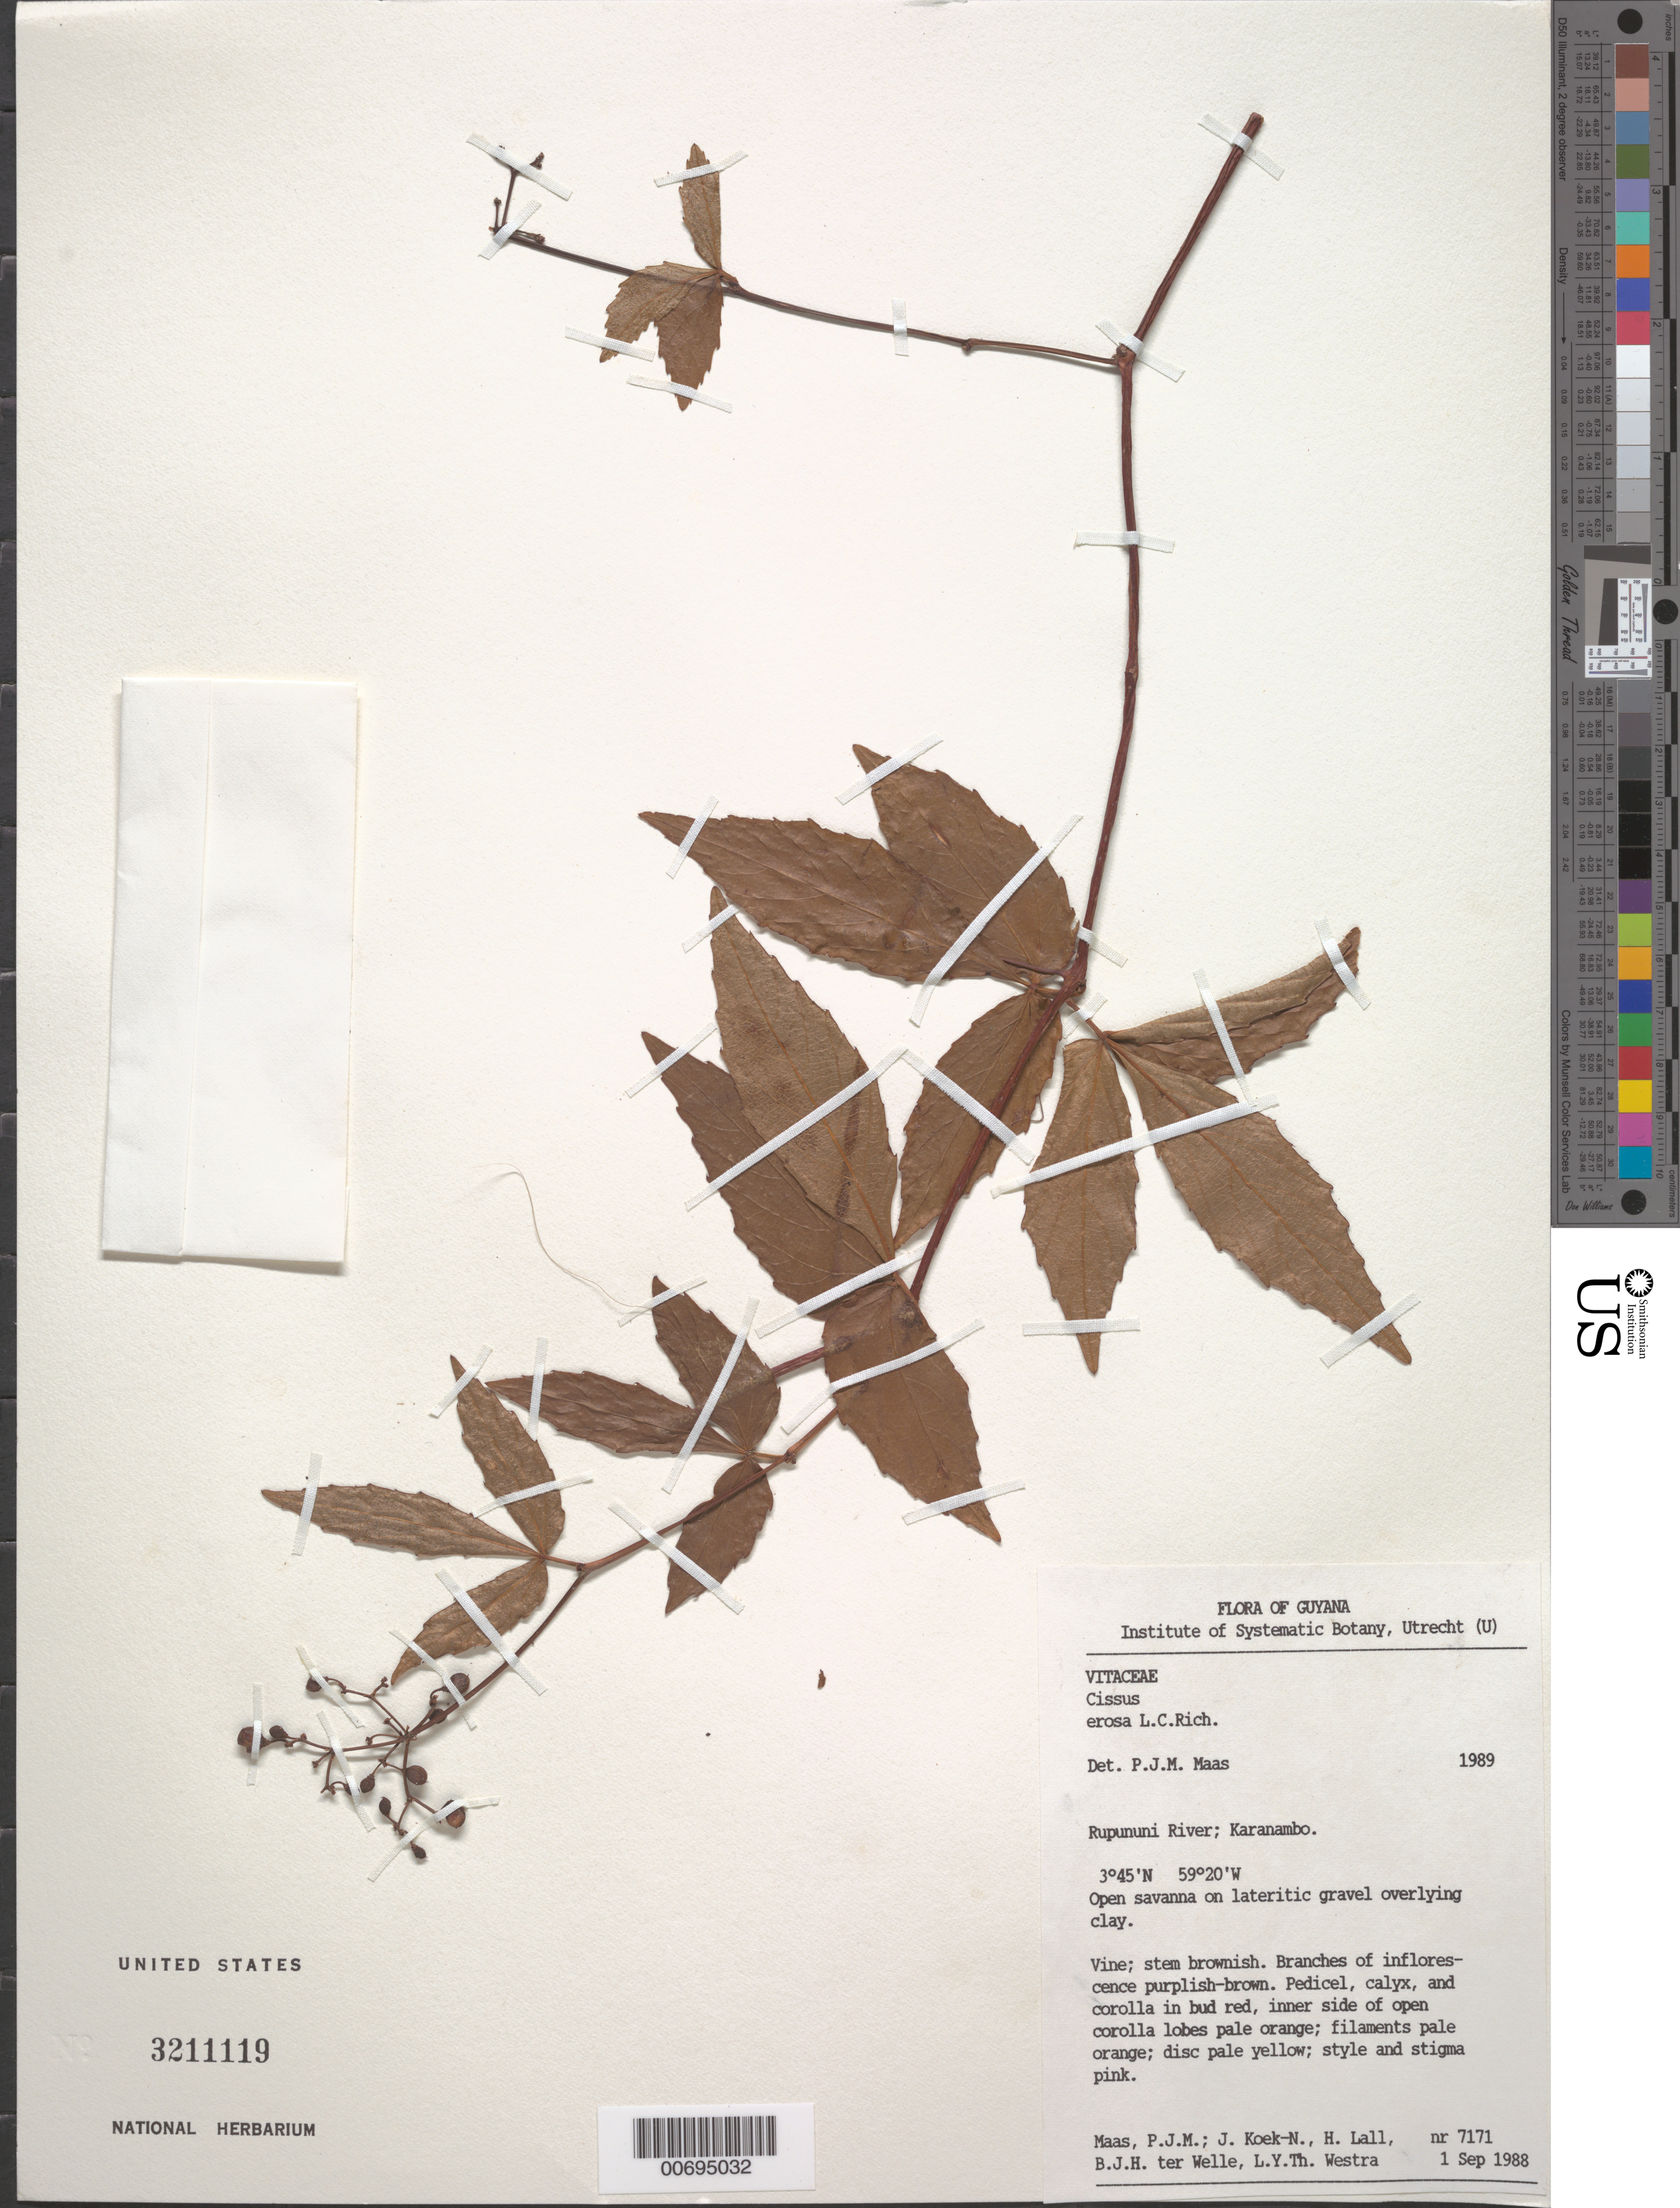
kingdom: Plantae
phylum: Tracheophyta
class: Magnoliopsida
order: Vitales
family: Vitaceae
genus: Cissus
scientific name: Cissus erosa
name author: Rich.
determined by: Maas, Paul J. M.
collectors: P. Maas, J. Koek-Noorman, H. Lall, B. Welle & L. Y. T. Westra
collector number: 7171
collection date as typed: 1-Sep-88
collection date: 1988-09-01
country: Guyana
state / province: U. Takutu-U. Essequibo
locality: Karanambo, Rupununi River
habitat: Open savanna on lateritic gravel overlying clay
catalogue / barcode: US 3211119